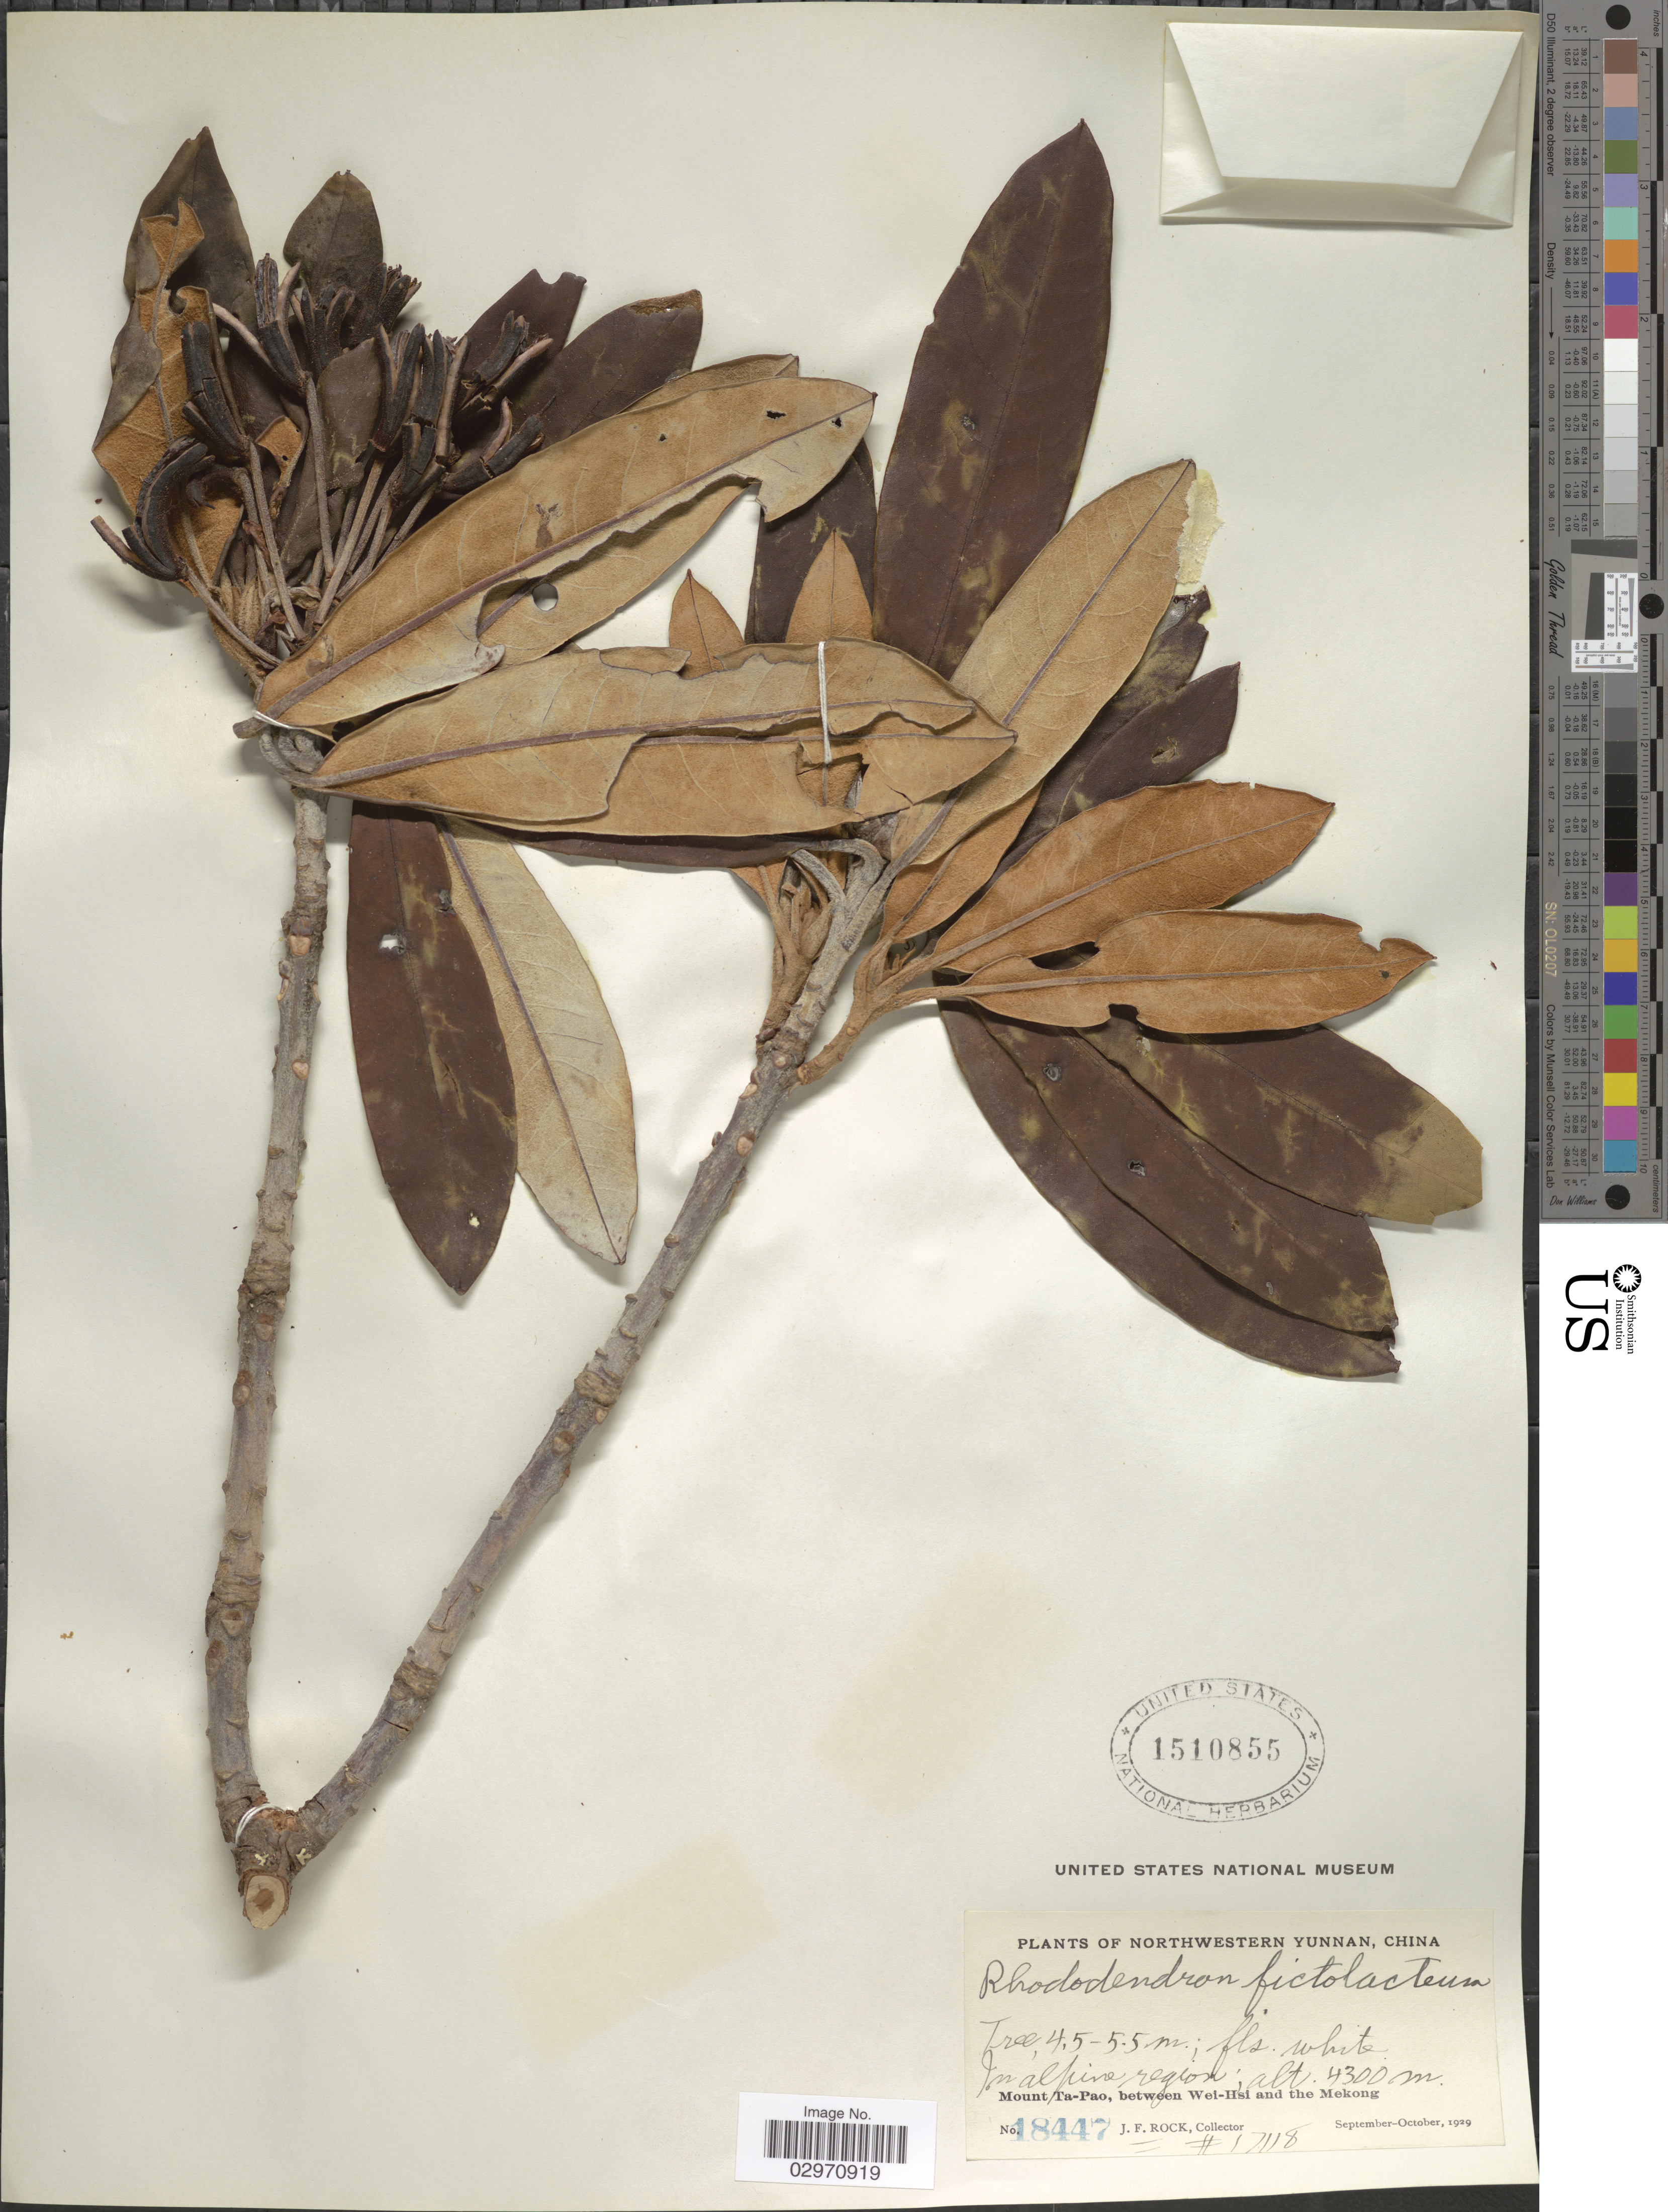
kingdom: Plantae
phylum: Tracheophyta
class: Magnoliopsida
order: Ericales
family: Ericaceae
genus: Rhododendron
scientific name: Rhododendron fictolacteum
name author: Balf. f.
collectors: J. Rock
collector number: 18447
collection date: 1929-09/1929-10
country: China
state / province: Yunnan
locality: Northwestern Yunnan. Mount Ta-Pao, between Wei-Hsi and the Mekong. In alpine region.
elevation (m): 4300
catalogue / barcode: US 1510855